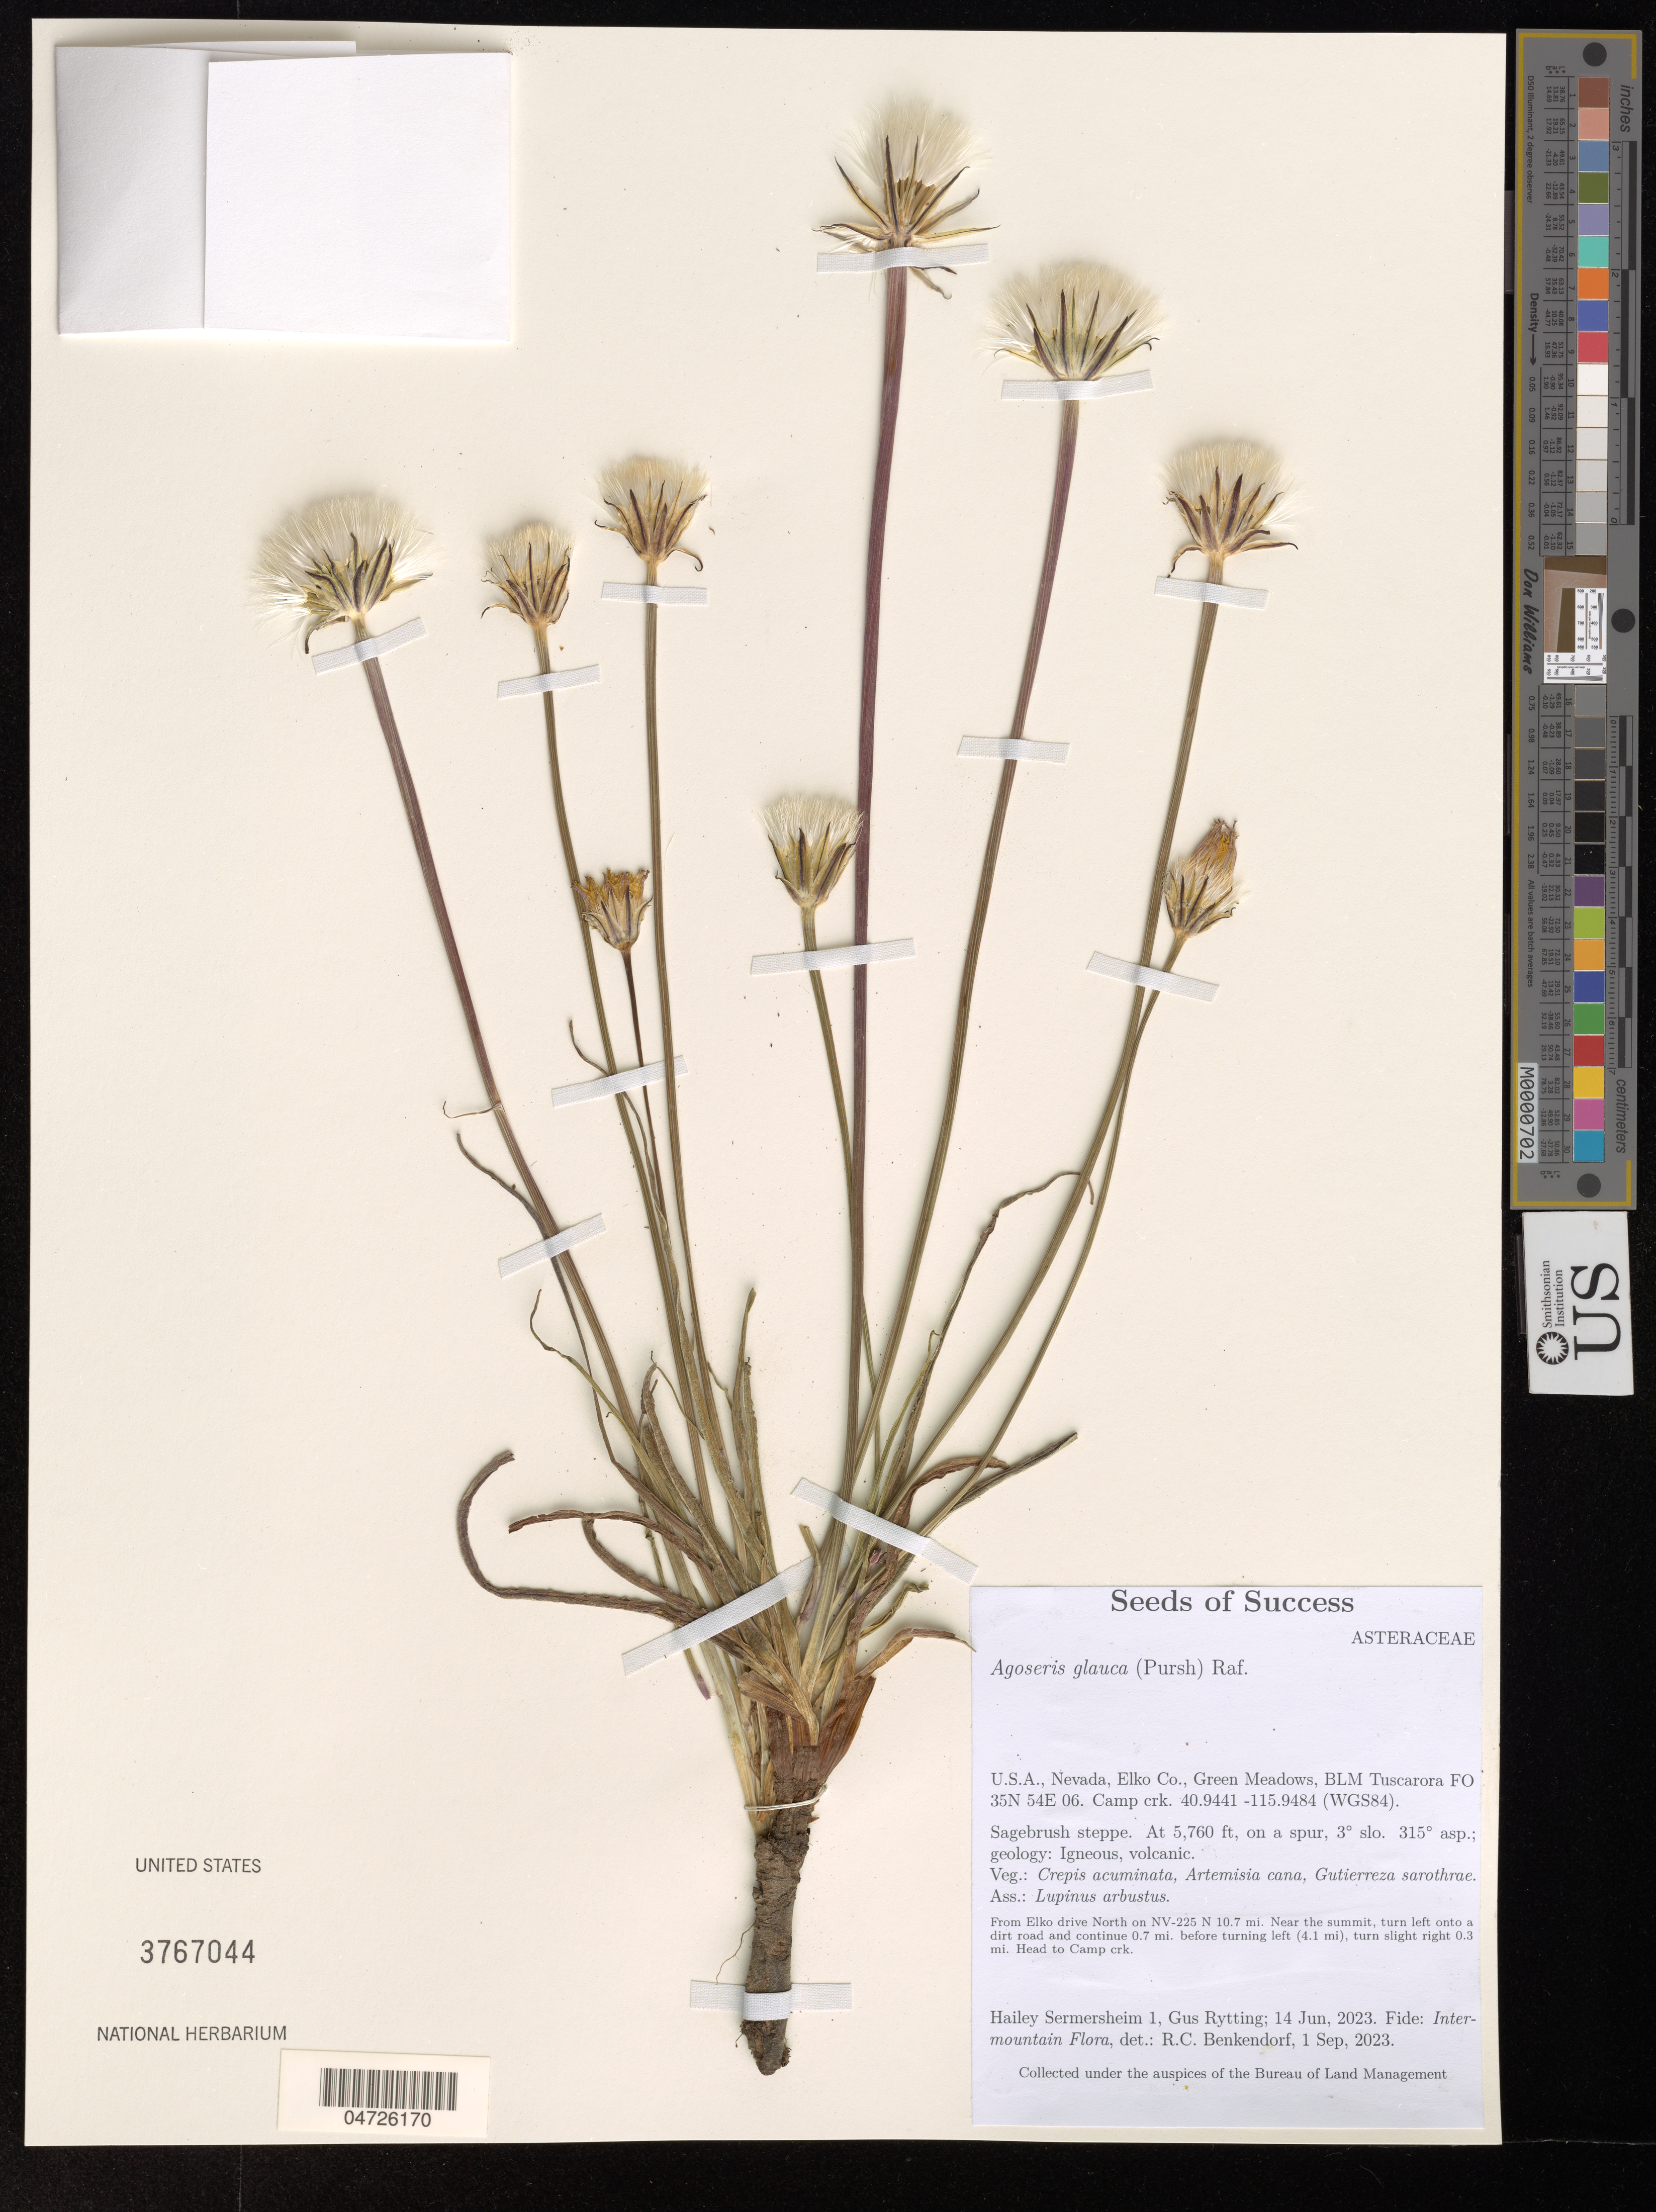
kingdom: Plantae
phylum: Tracheophyta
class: Magnoliopsida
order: Asterales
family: Asteraceae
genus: Agoseris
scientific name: Agoseris glauca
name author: (Pursh) Raf.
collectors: H. Sermersheim & G. Rytting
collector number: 1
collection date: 2023-06-14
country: United States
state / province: Nevada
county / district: Elko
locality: Elko Co., Green Meadows, BLM Tuscarora FO 35N 54E 06. Camp crk. (WGS84). From Elko drive North on NV-225 N 10.7 mi. Near the summit, turn left onto a dirt road and continue 0.7 mi. before turning left (4.1 mi), turn slight right 0.3 mi. Head to Camp crk.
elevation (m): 1737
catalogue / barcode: US 3767044